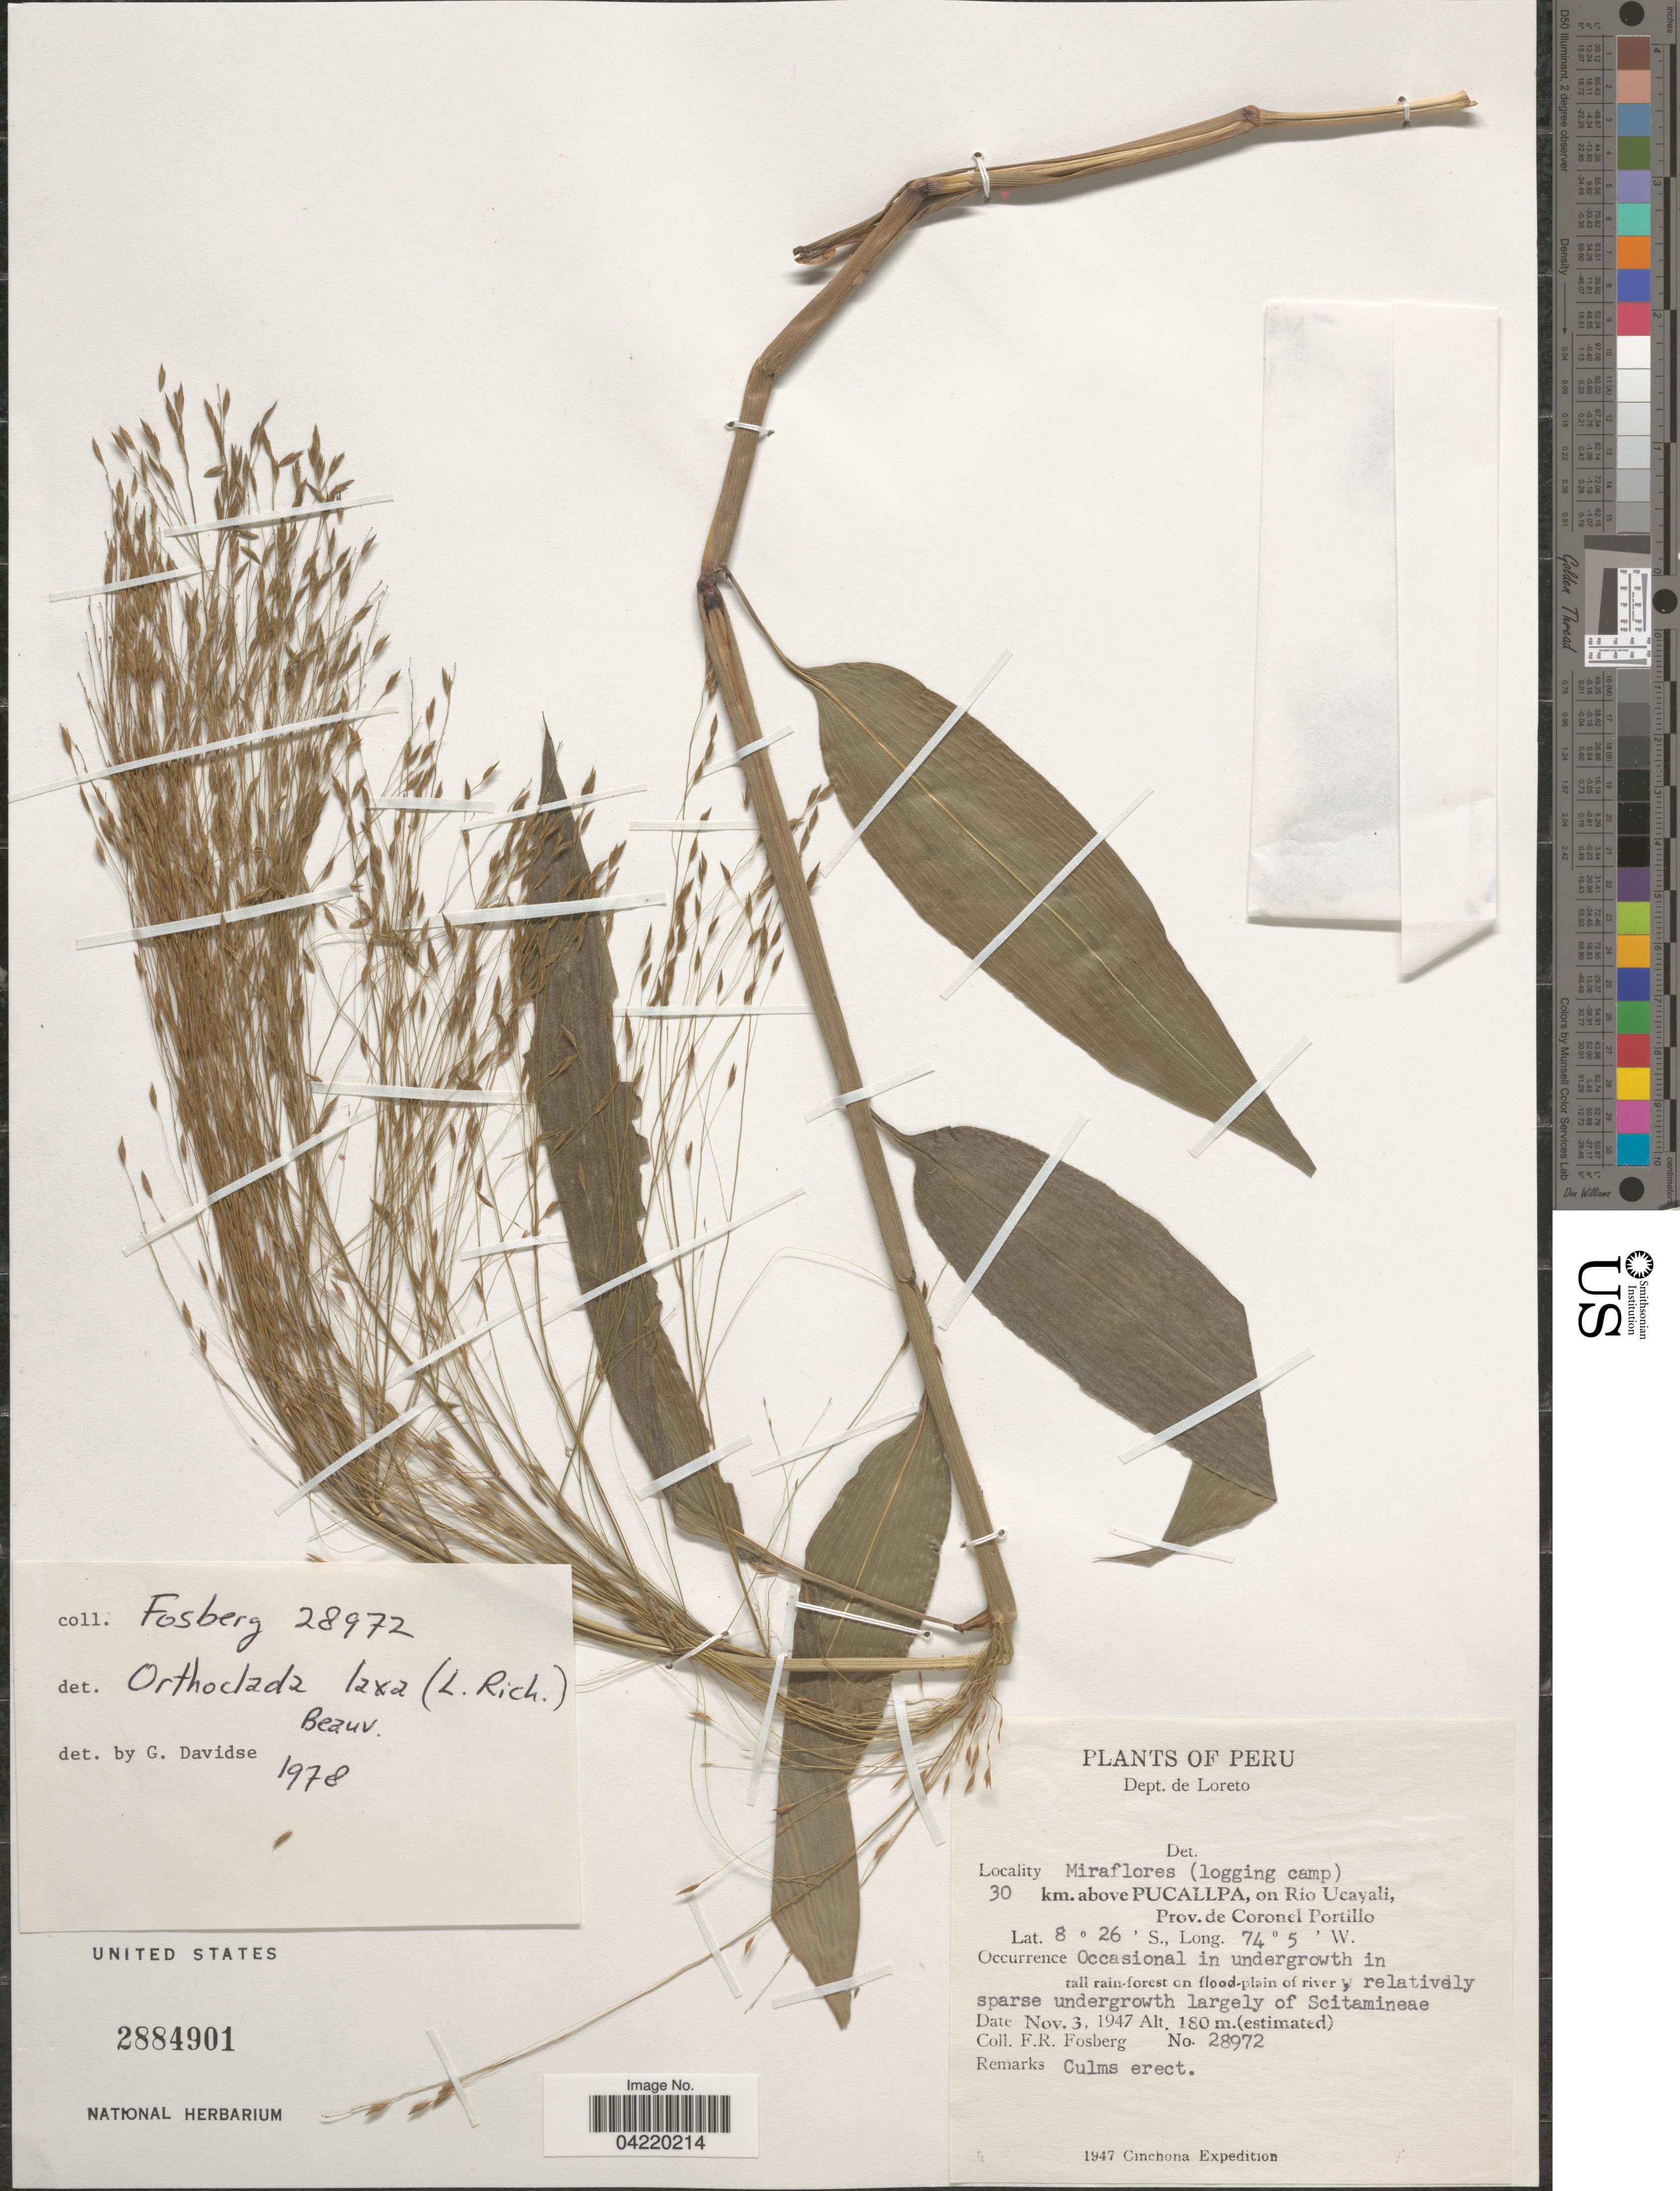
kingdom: Plantae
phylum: Tracheophyta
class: Liliopsida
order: Poales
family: Poaceae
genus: Orthoclada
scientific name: Orthoclada laxa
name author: P. Beauv.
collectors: F. R. Fosberg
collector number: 28972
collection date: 1947-11-03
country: Peru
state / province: Loreto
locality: Dept. de Loreto. Miraflores (logging camp). 30 km. above Pucallpa, on Rio Ucayali, Prov. de Coronel Portillo. 1947 Chinchona Expedition.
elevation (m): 180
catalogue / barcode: US 2884901